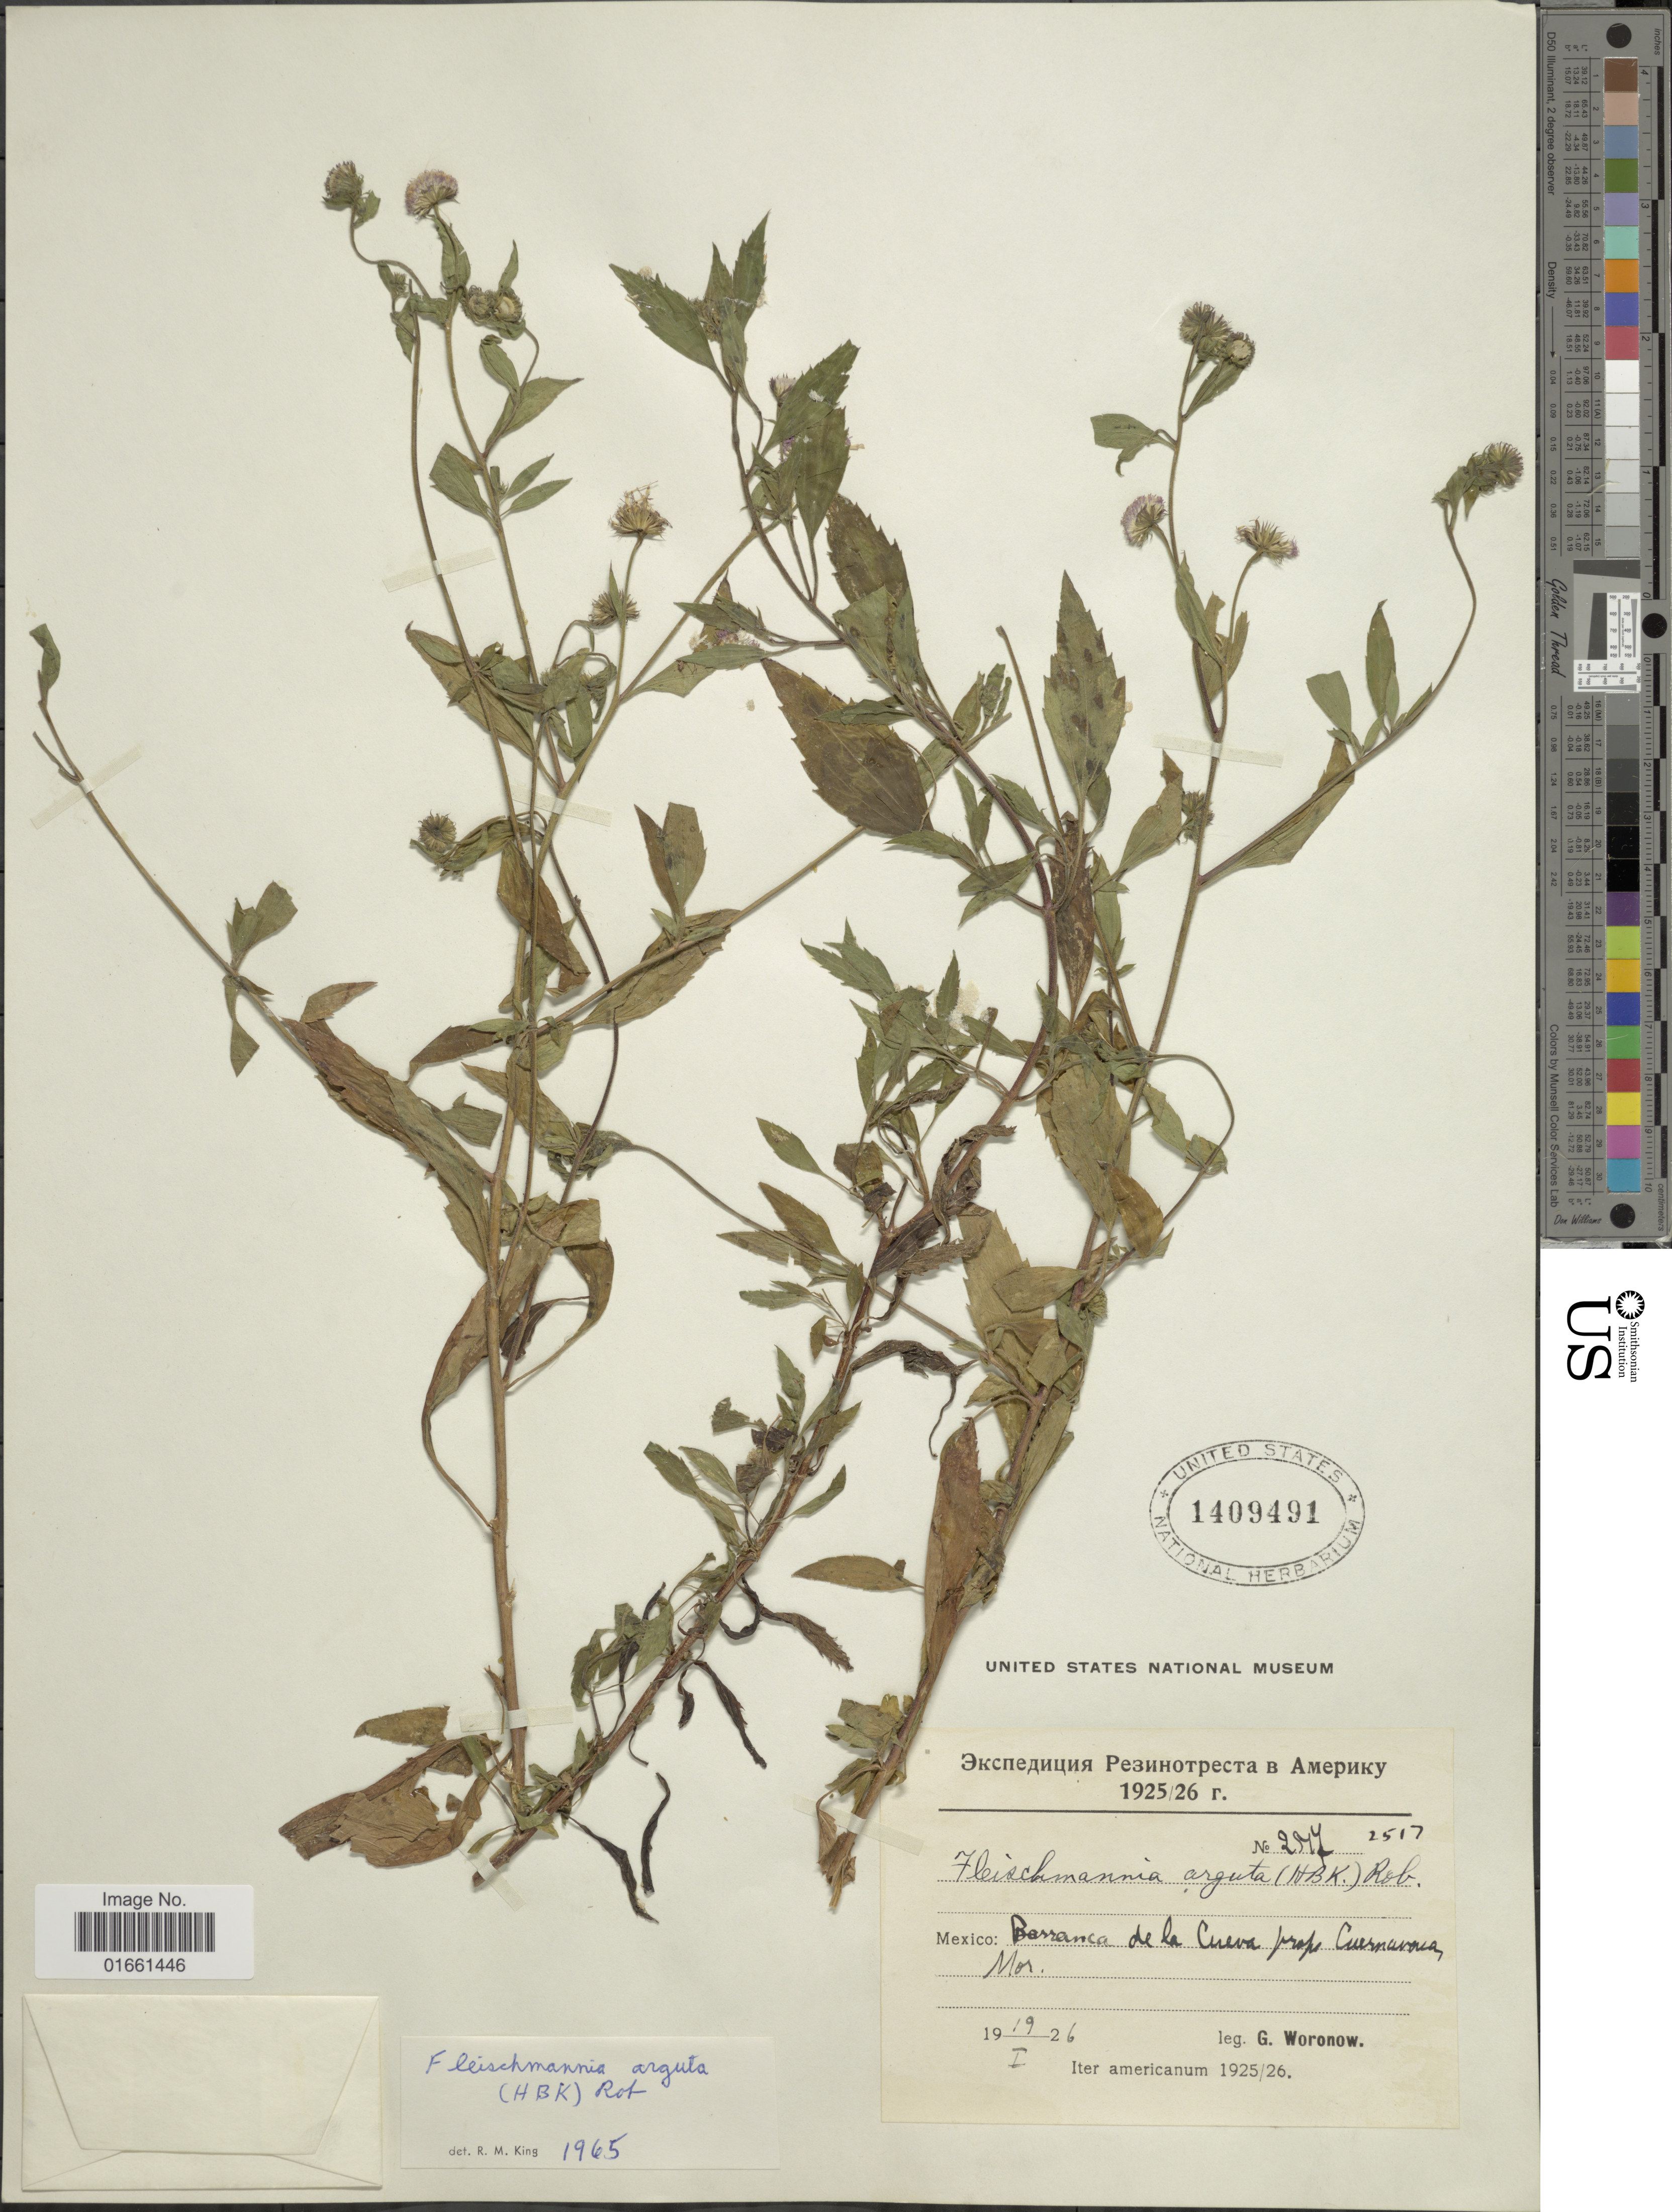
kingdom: Plantae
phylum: Tracheophyta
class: Magnoliopsida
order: Asterales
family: Asteraceae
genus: Fleischmannia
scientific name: Fleischmannia arguta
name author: (Kunth) B.L. Rob.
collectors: G. Woronow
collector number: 2517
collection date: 1926-01-19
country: Mexico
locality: Barranca de la Cueva prope Cuernavaco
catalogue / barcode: US 1409491